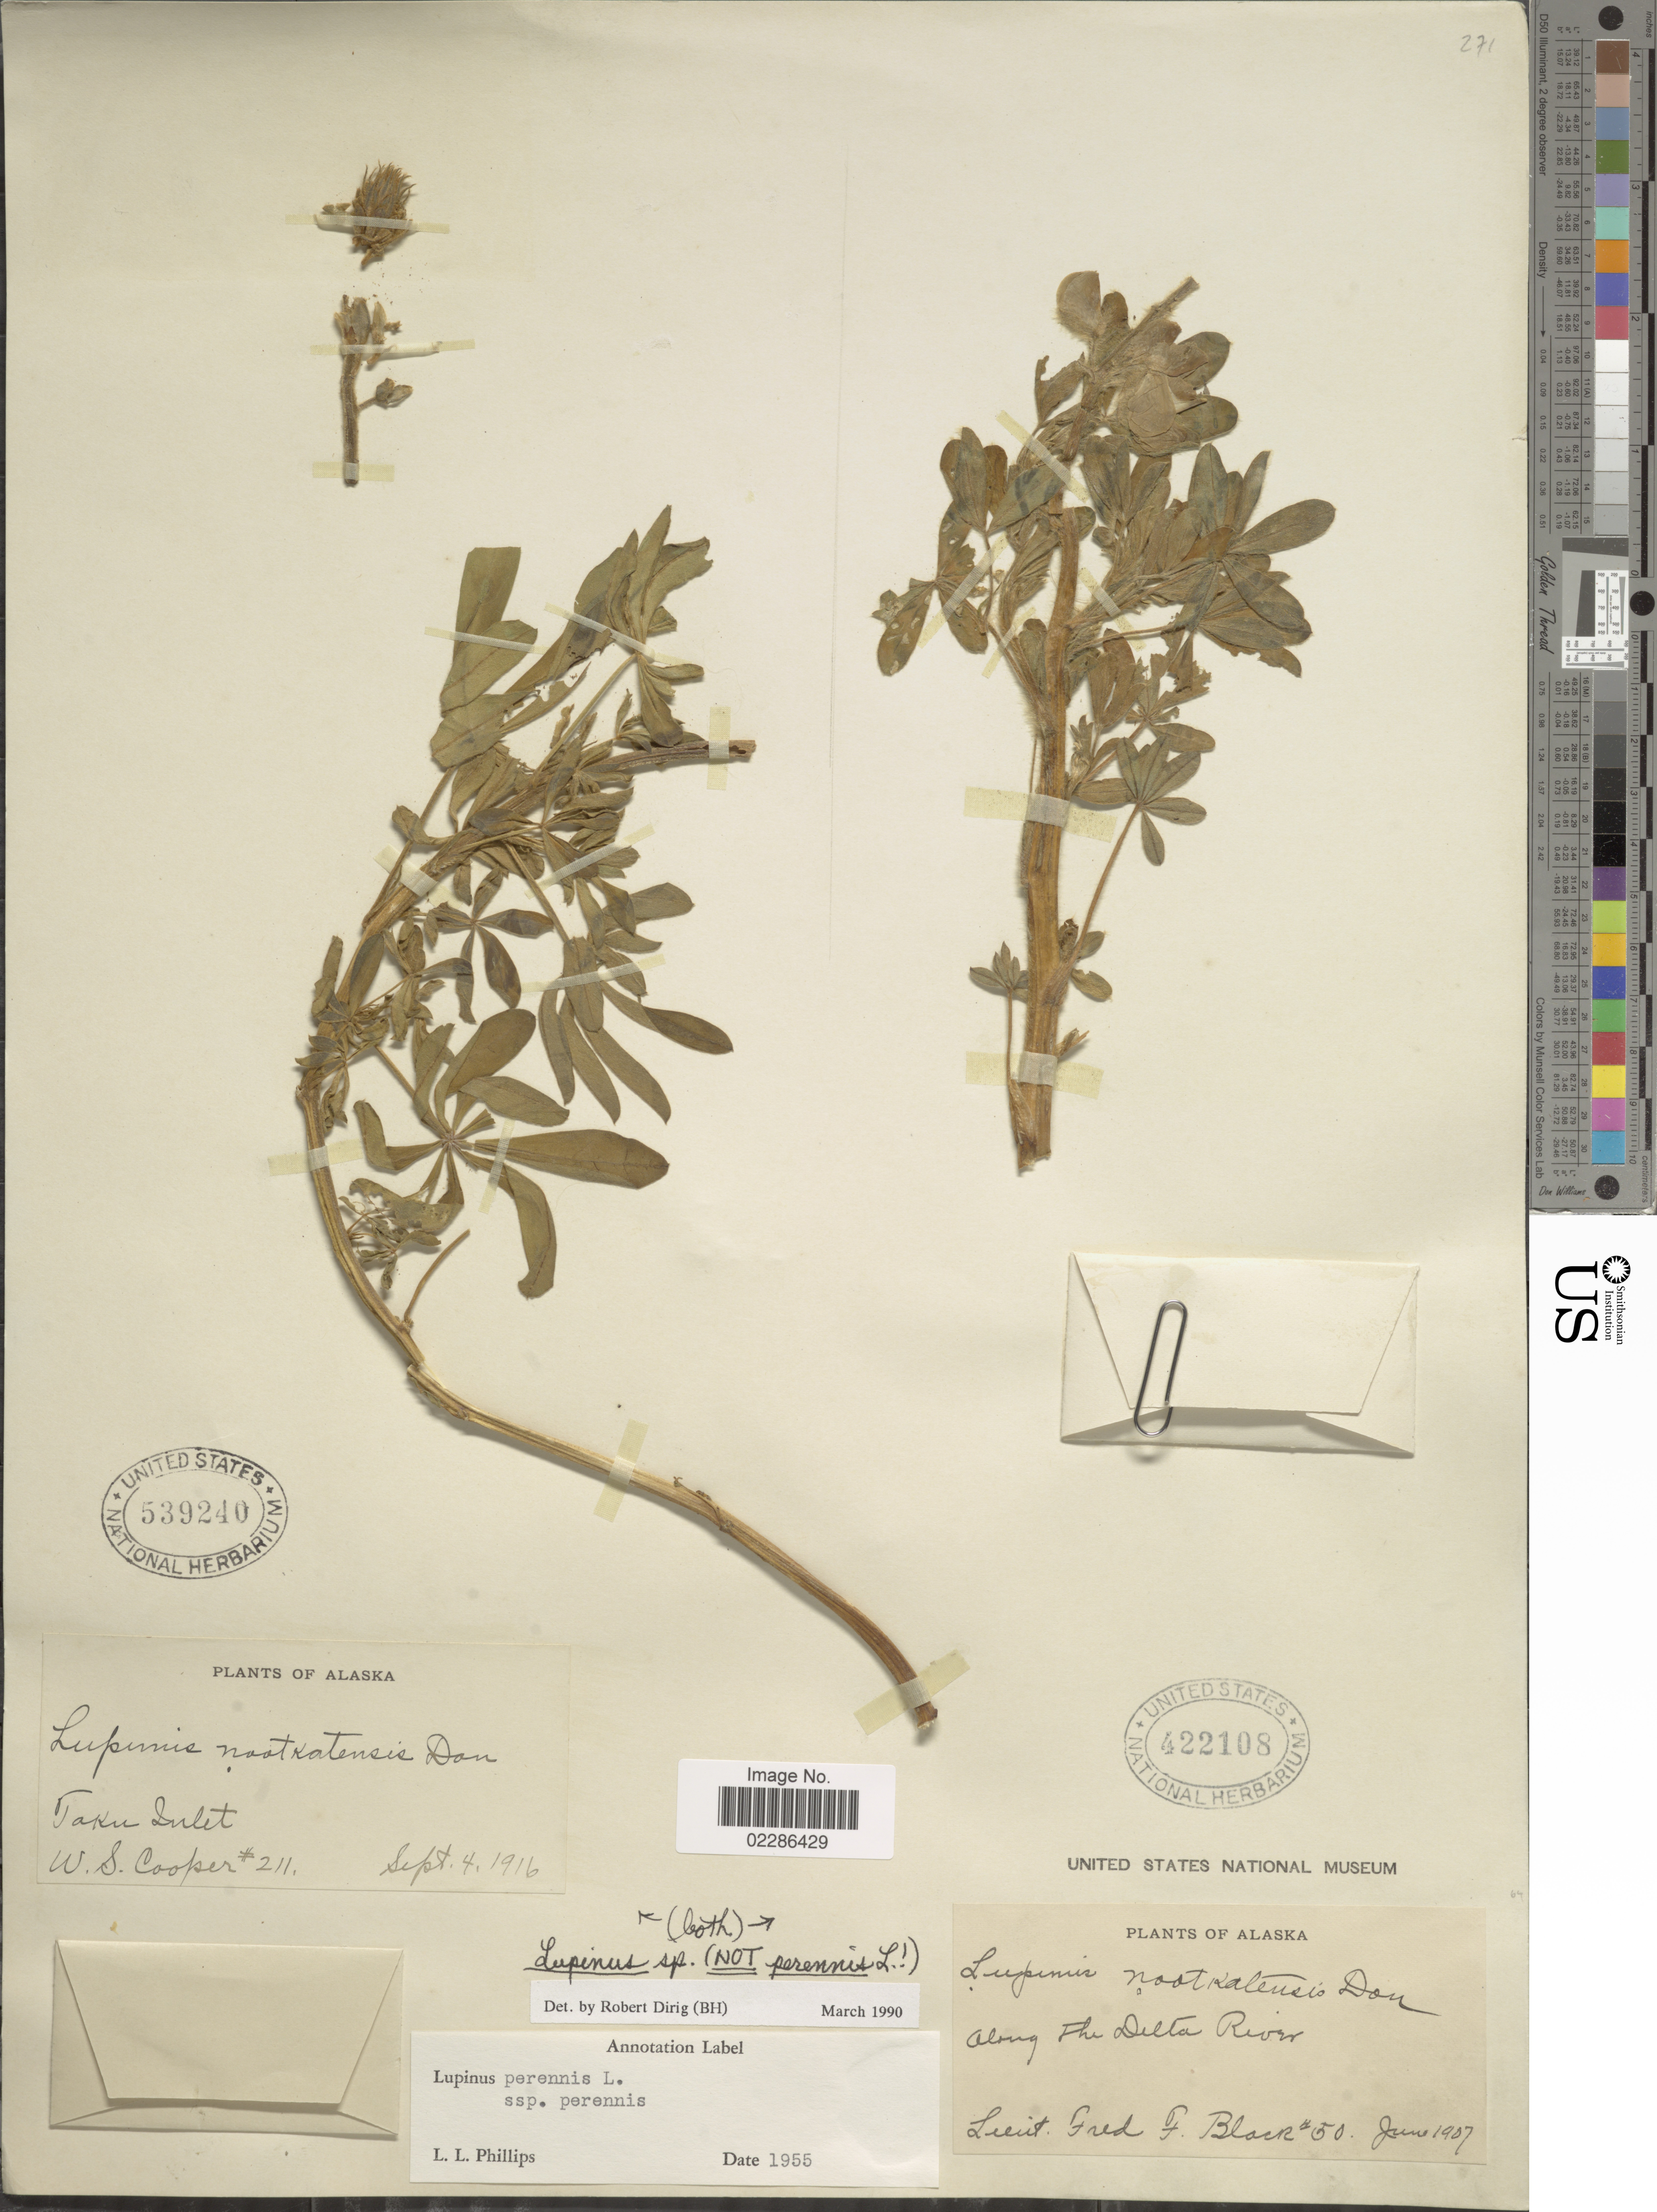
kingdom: Plantae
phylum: Tracheophyta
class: Magnoliopsida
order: Fabales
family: Fabaceae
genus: Lupinus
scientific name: Lupinus nootkatensis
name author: Donn ex Sims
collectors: W. Cooper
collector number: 211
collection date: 1916-09-04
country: United States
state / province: Alaska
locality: Taku Inlet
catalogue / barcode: US 539240-2